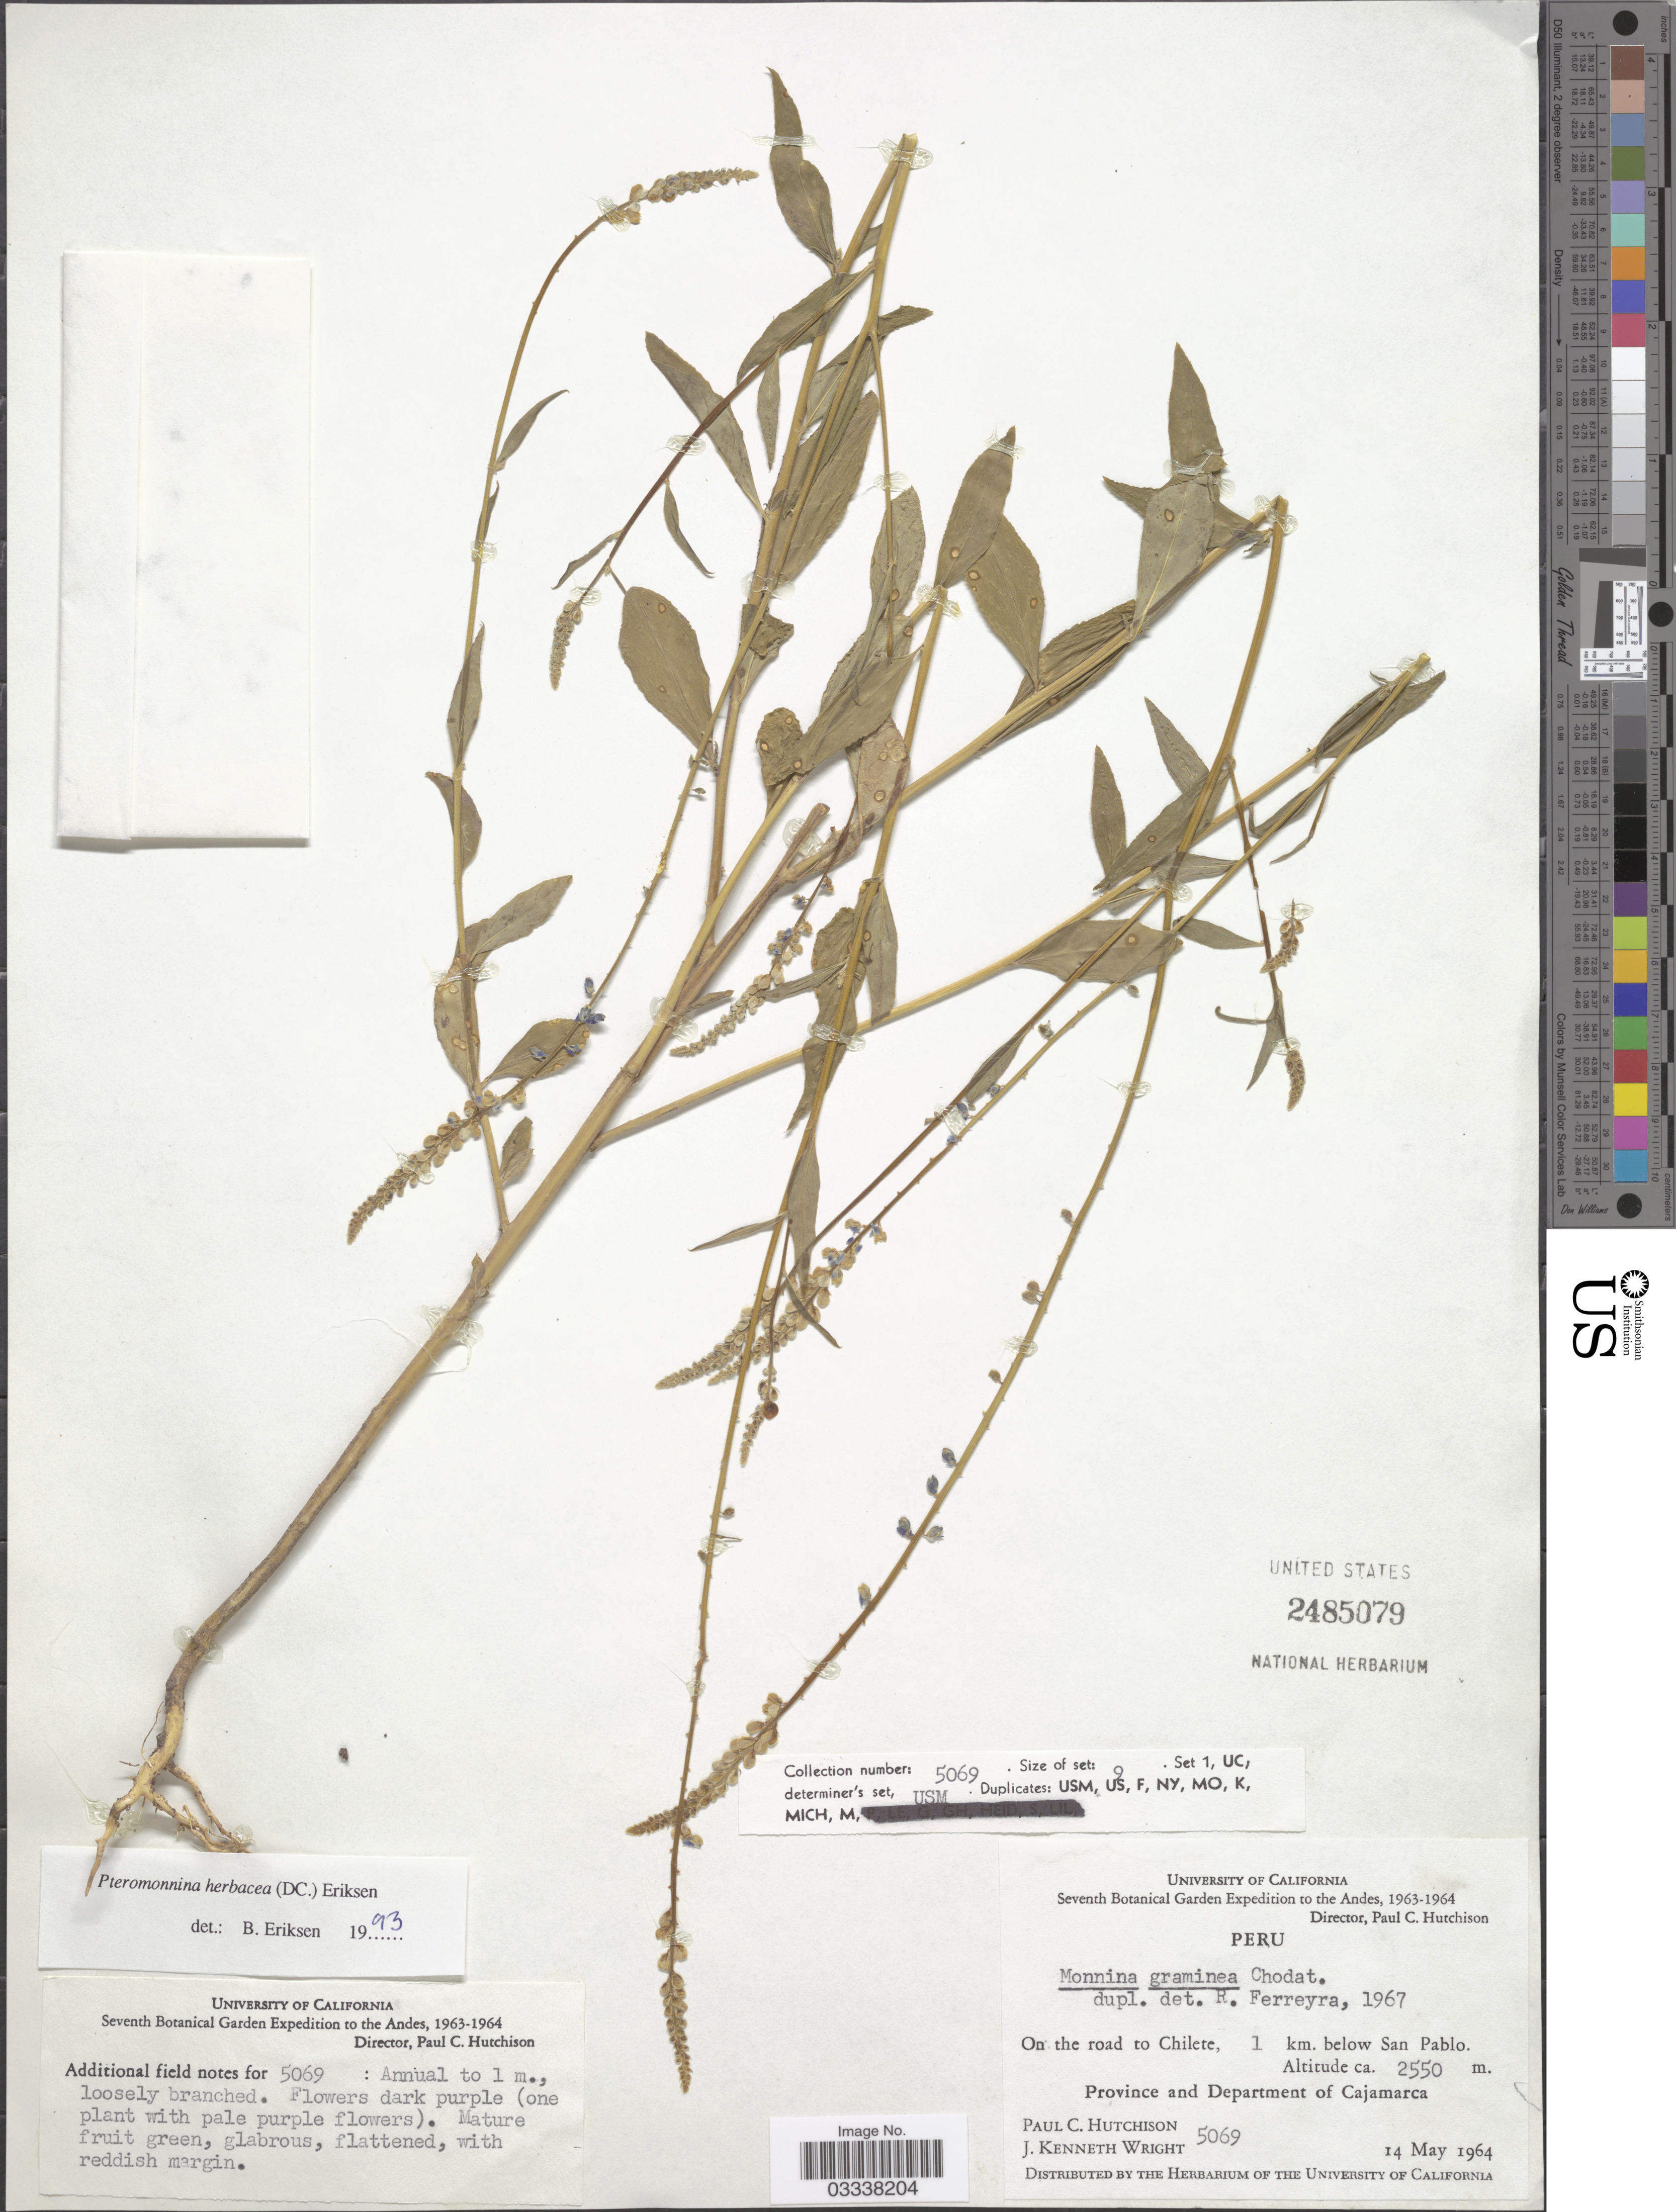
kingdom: Plantae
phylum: Tracheophyta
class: Magnoliopsida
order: Fabales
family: Polygalaceae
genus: Monnina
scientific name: Monnina herbacea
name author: DC.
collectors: P. C. Hutchison & J. K. Wright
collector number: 5069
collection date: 1964-05-14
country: Peru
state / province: Cajamarca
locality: Andes. On the road to Chilete, 1 km below San Pablo. Province and Department of Cajamarca.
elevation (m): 2550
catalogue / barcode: US 2485079